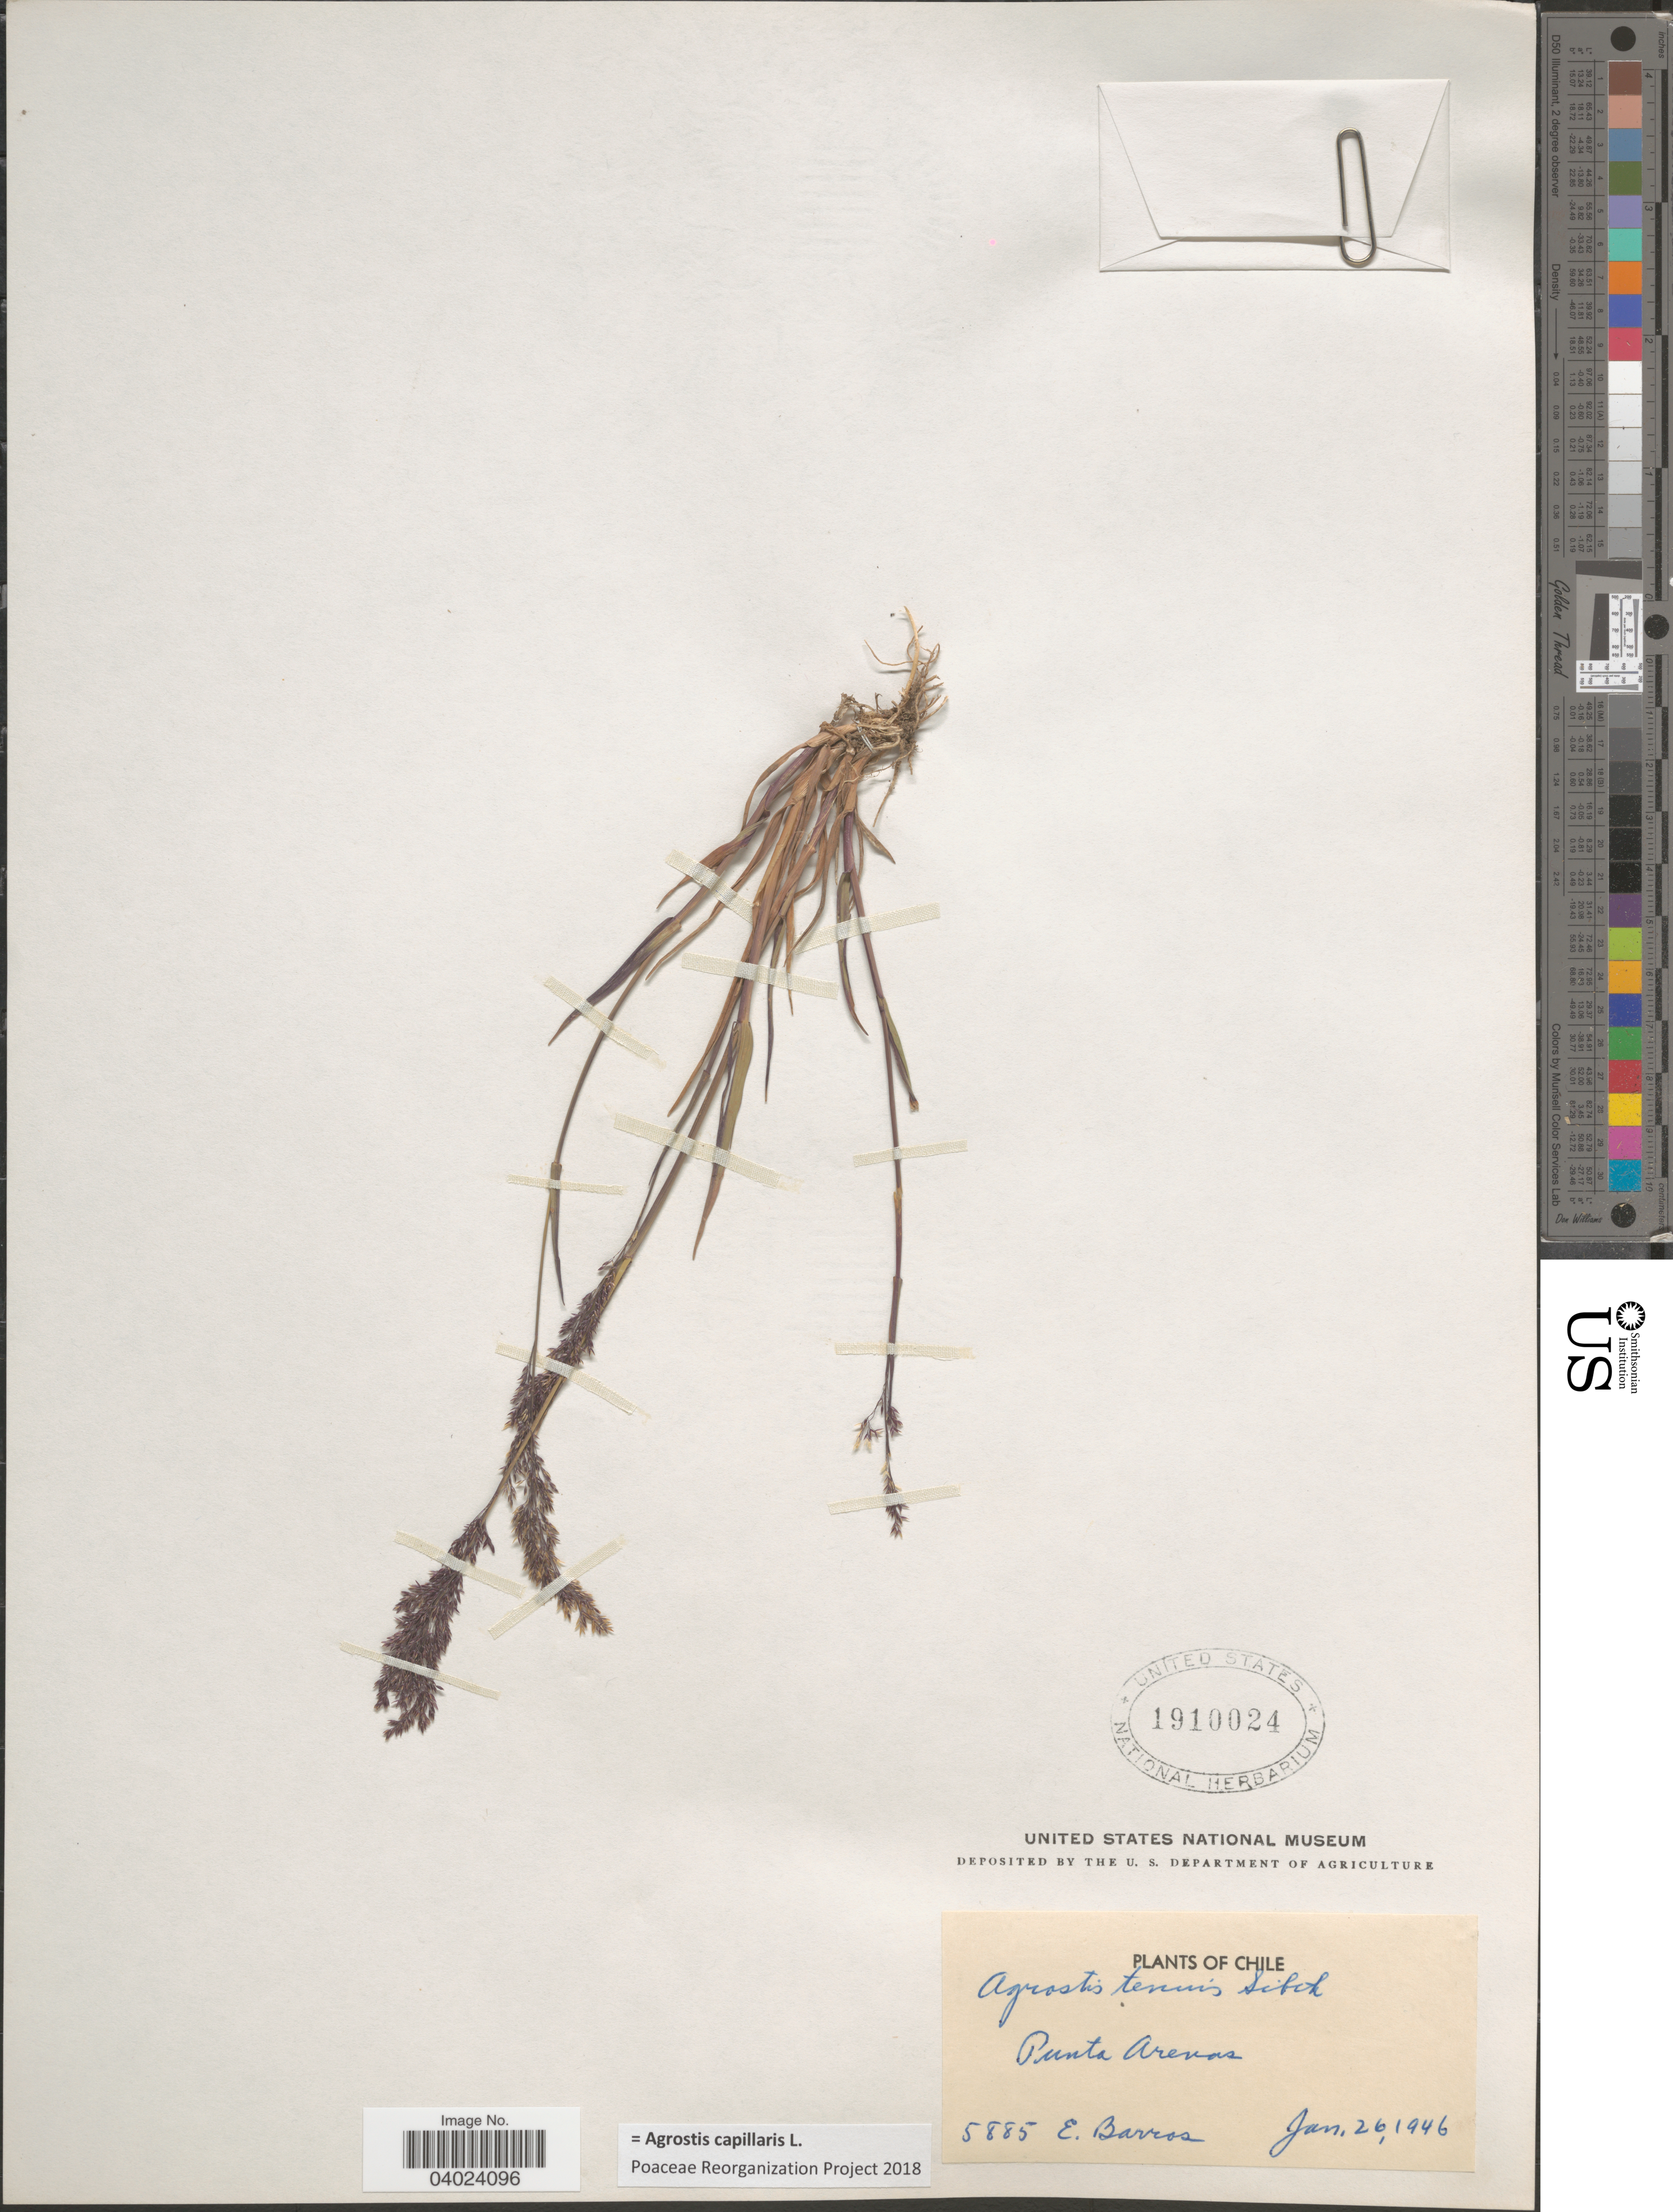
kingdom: Plantae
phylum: Tracheophyta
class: Liliopsida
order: Poales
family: Poaceae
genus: Agrostis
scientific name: Agrostis capillaris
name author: L.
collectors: E. Barros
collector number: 5885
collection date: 1946-01-26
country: Chile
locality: Punta Arenas.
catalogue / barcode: US 1910024